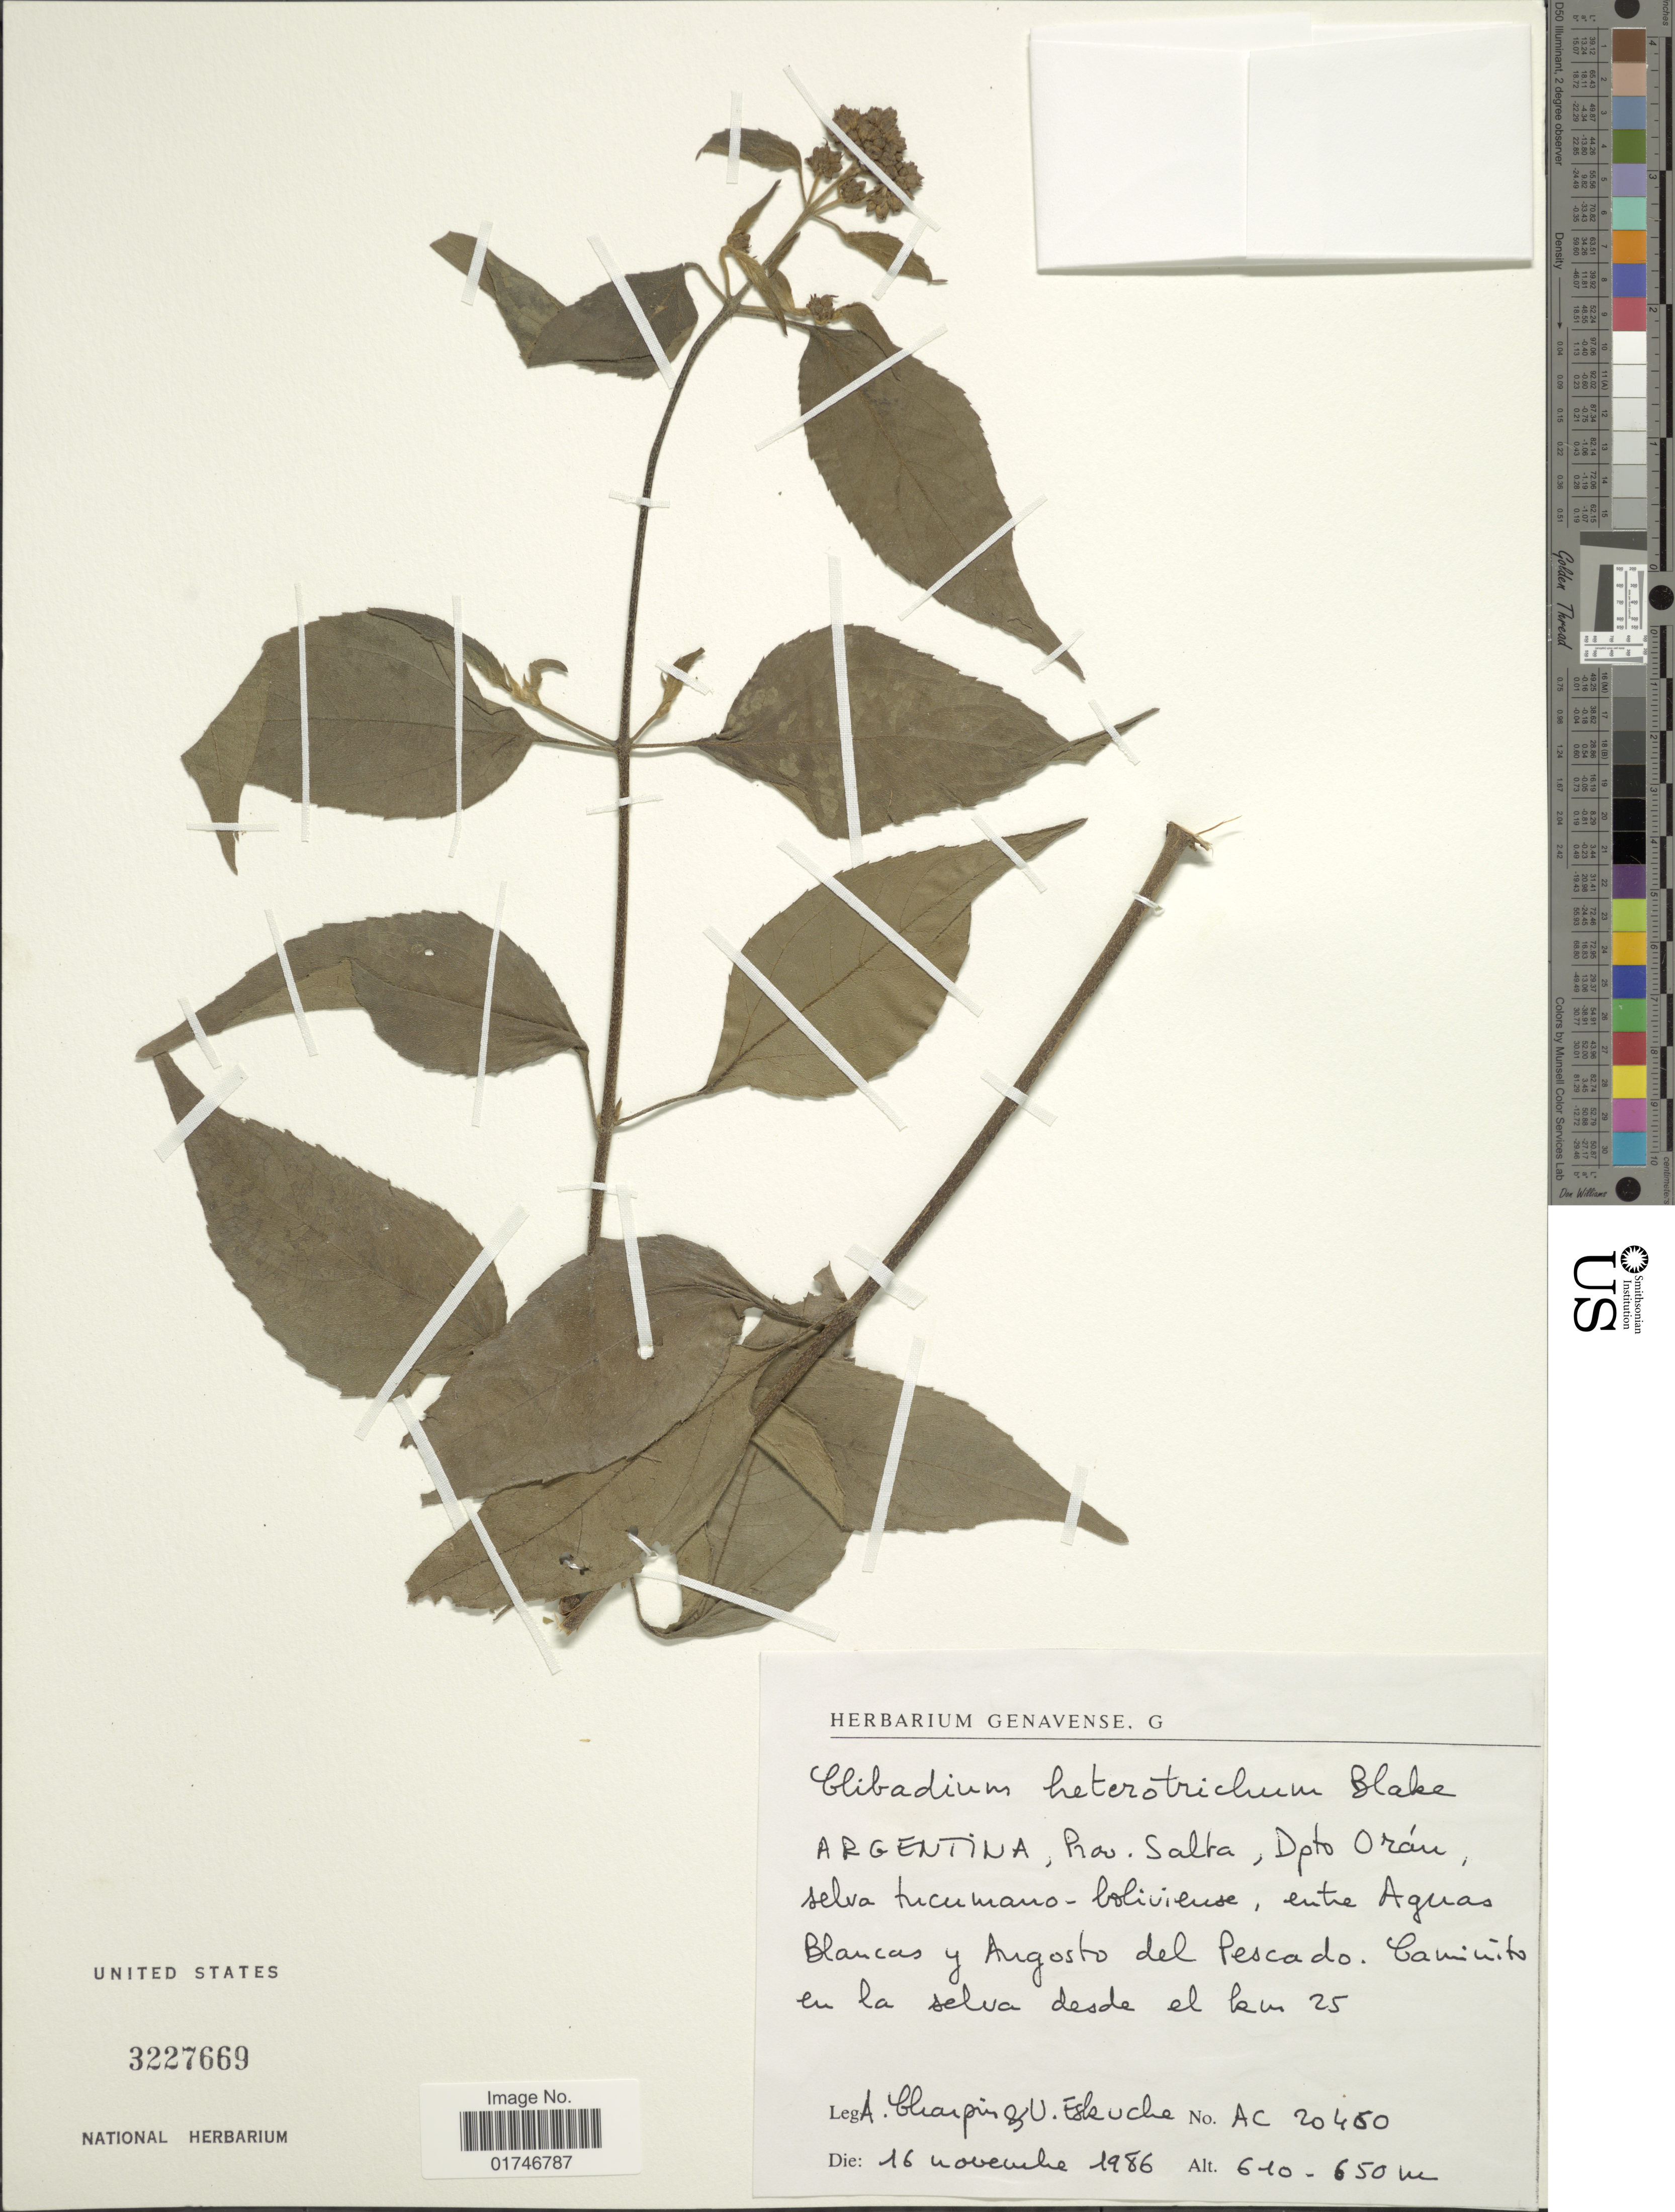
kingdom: Plantae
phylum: Tracheophyta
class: Magnoliopsida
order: Asterales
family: Asteraceae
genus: Clibadium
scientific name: Clibadium remotiflorum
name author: S.F. Blake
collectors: A. Charpin & U. G. Eskuche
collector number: Ac 20450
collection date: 1986-11-16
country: Argentina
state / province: Salta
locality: Argentina, Prov. Salta, Dpto Orán, selva tucumano-boliviense, entre Aguas Blancas y Augosto del Pescado. Caminito en la selva desde el km 35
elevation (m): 610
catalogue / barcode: US 3227669